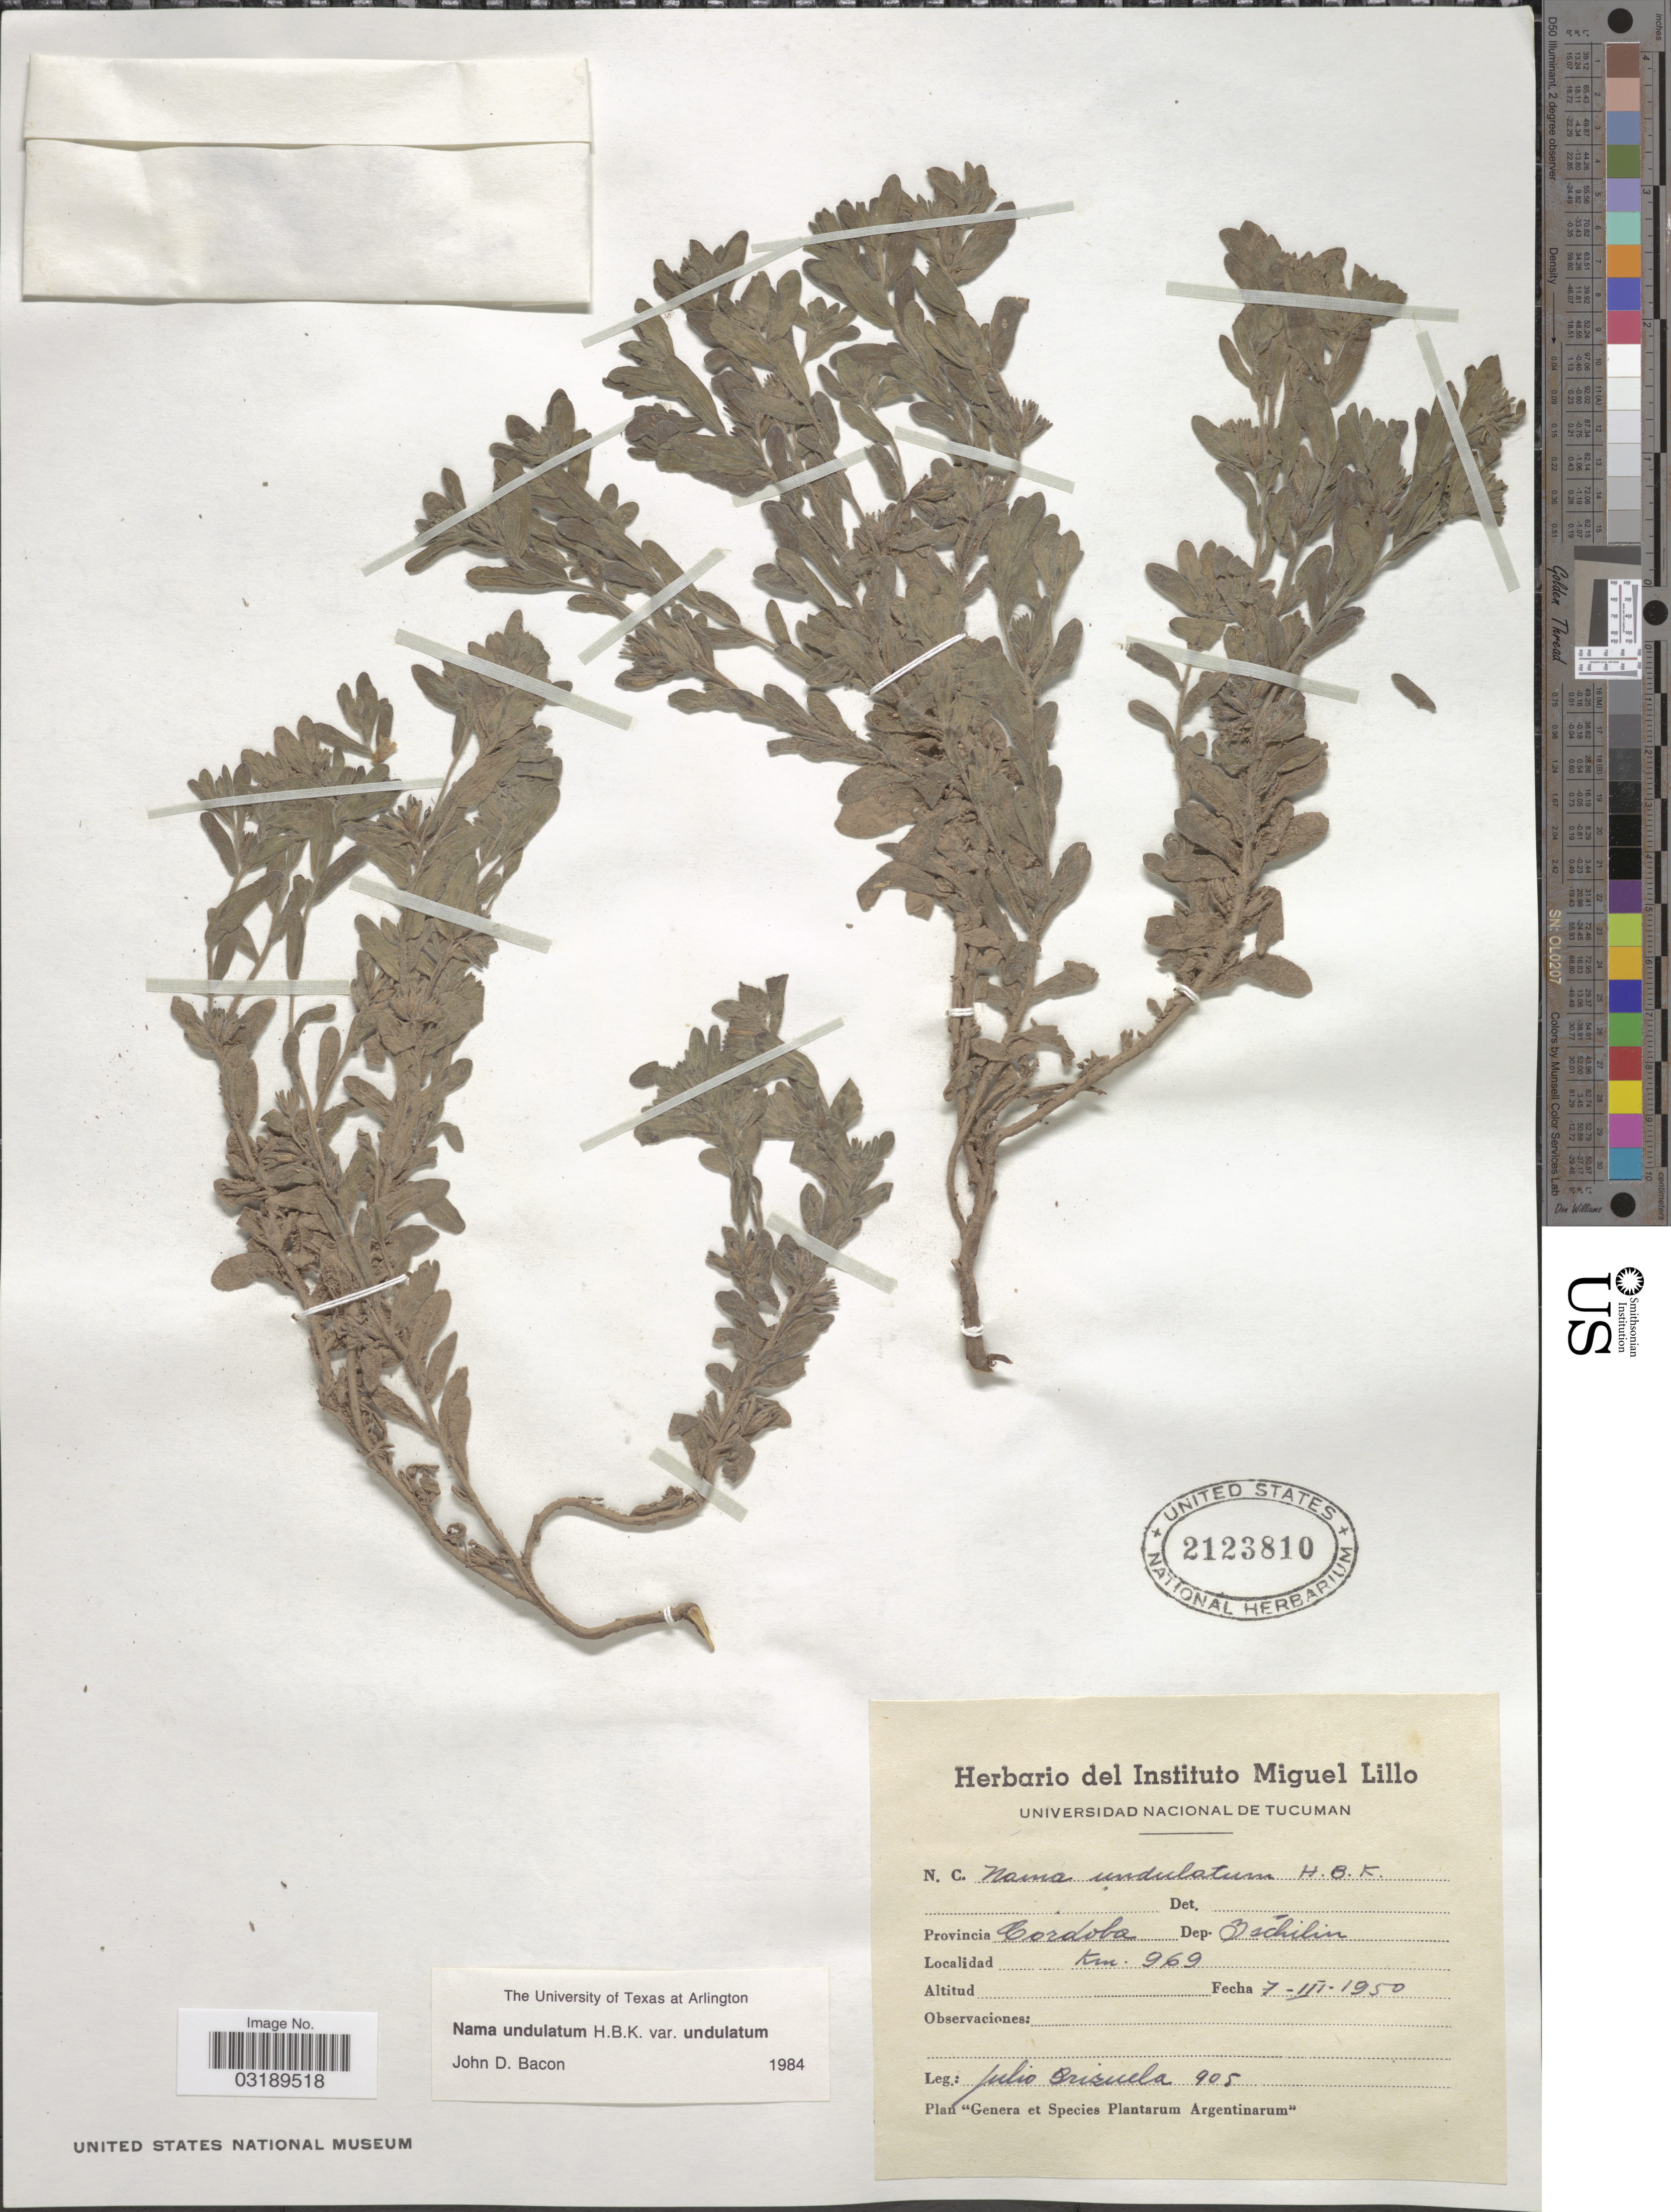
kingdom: Plantae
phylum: Tracheophyta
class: Magnoliopsida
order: Boraginales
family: Namaceae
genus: Nama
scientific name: Nama undulatum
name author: Kunth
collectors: J. Brizuela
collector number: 905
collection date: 1950-03-07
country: Argentina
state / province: Cordoba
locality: Dep. Ischilin. Km. 969.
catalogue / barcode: US 2123810